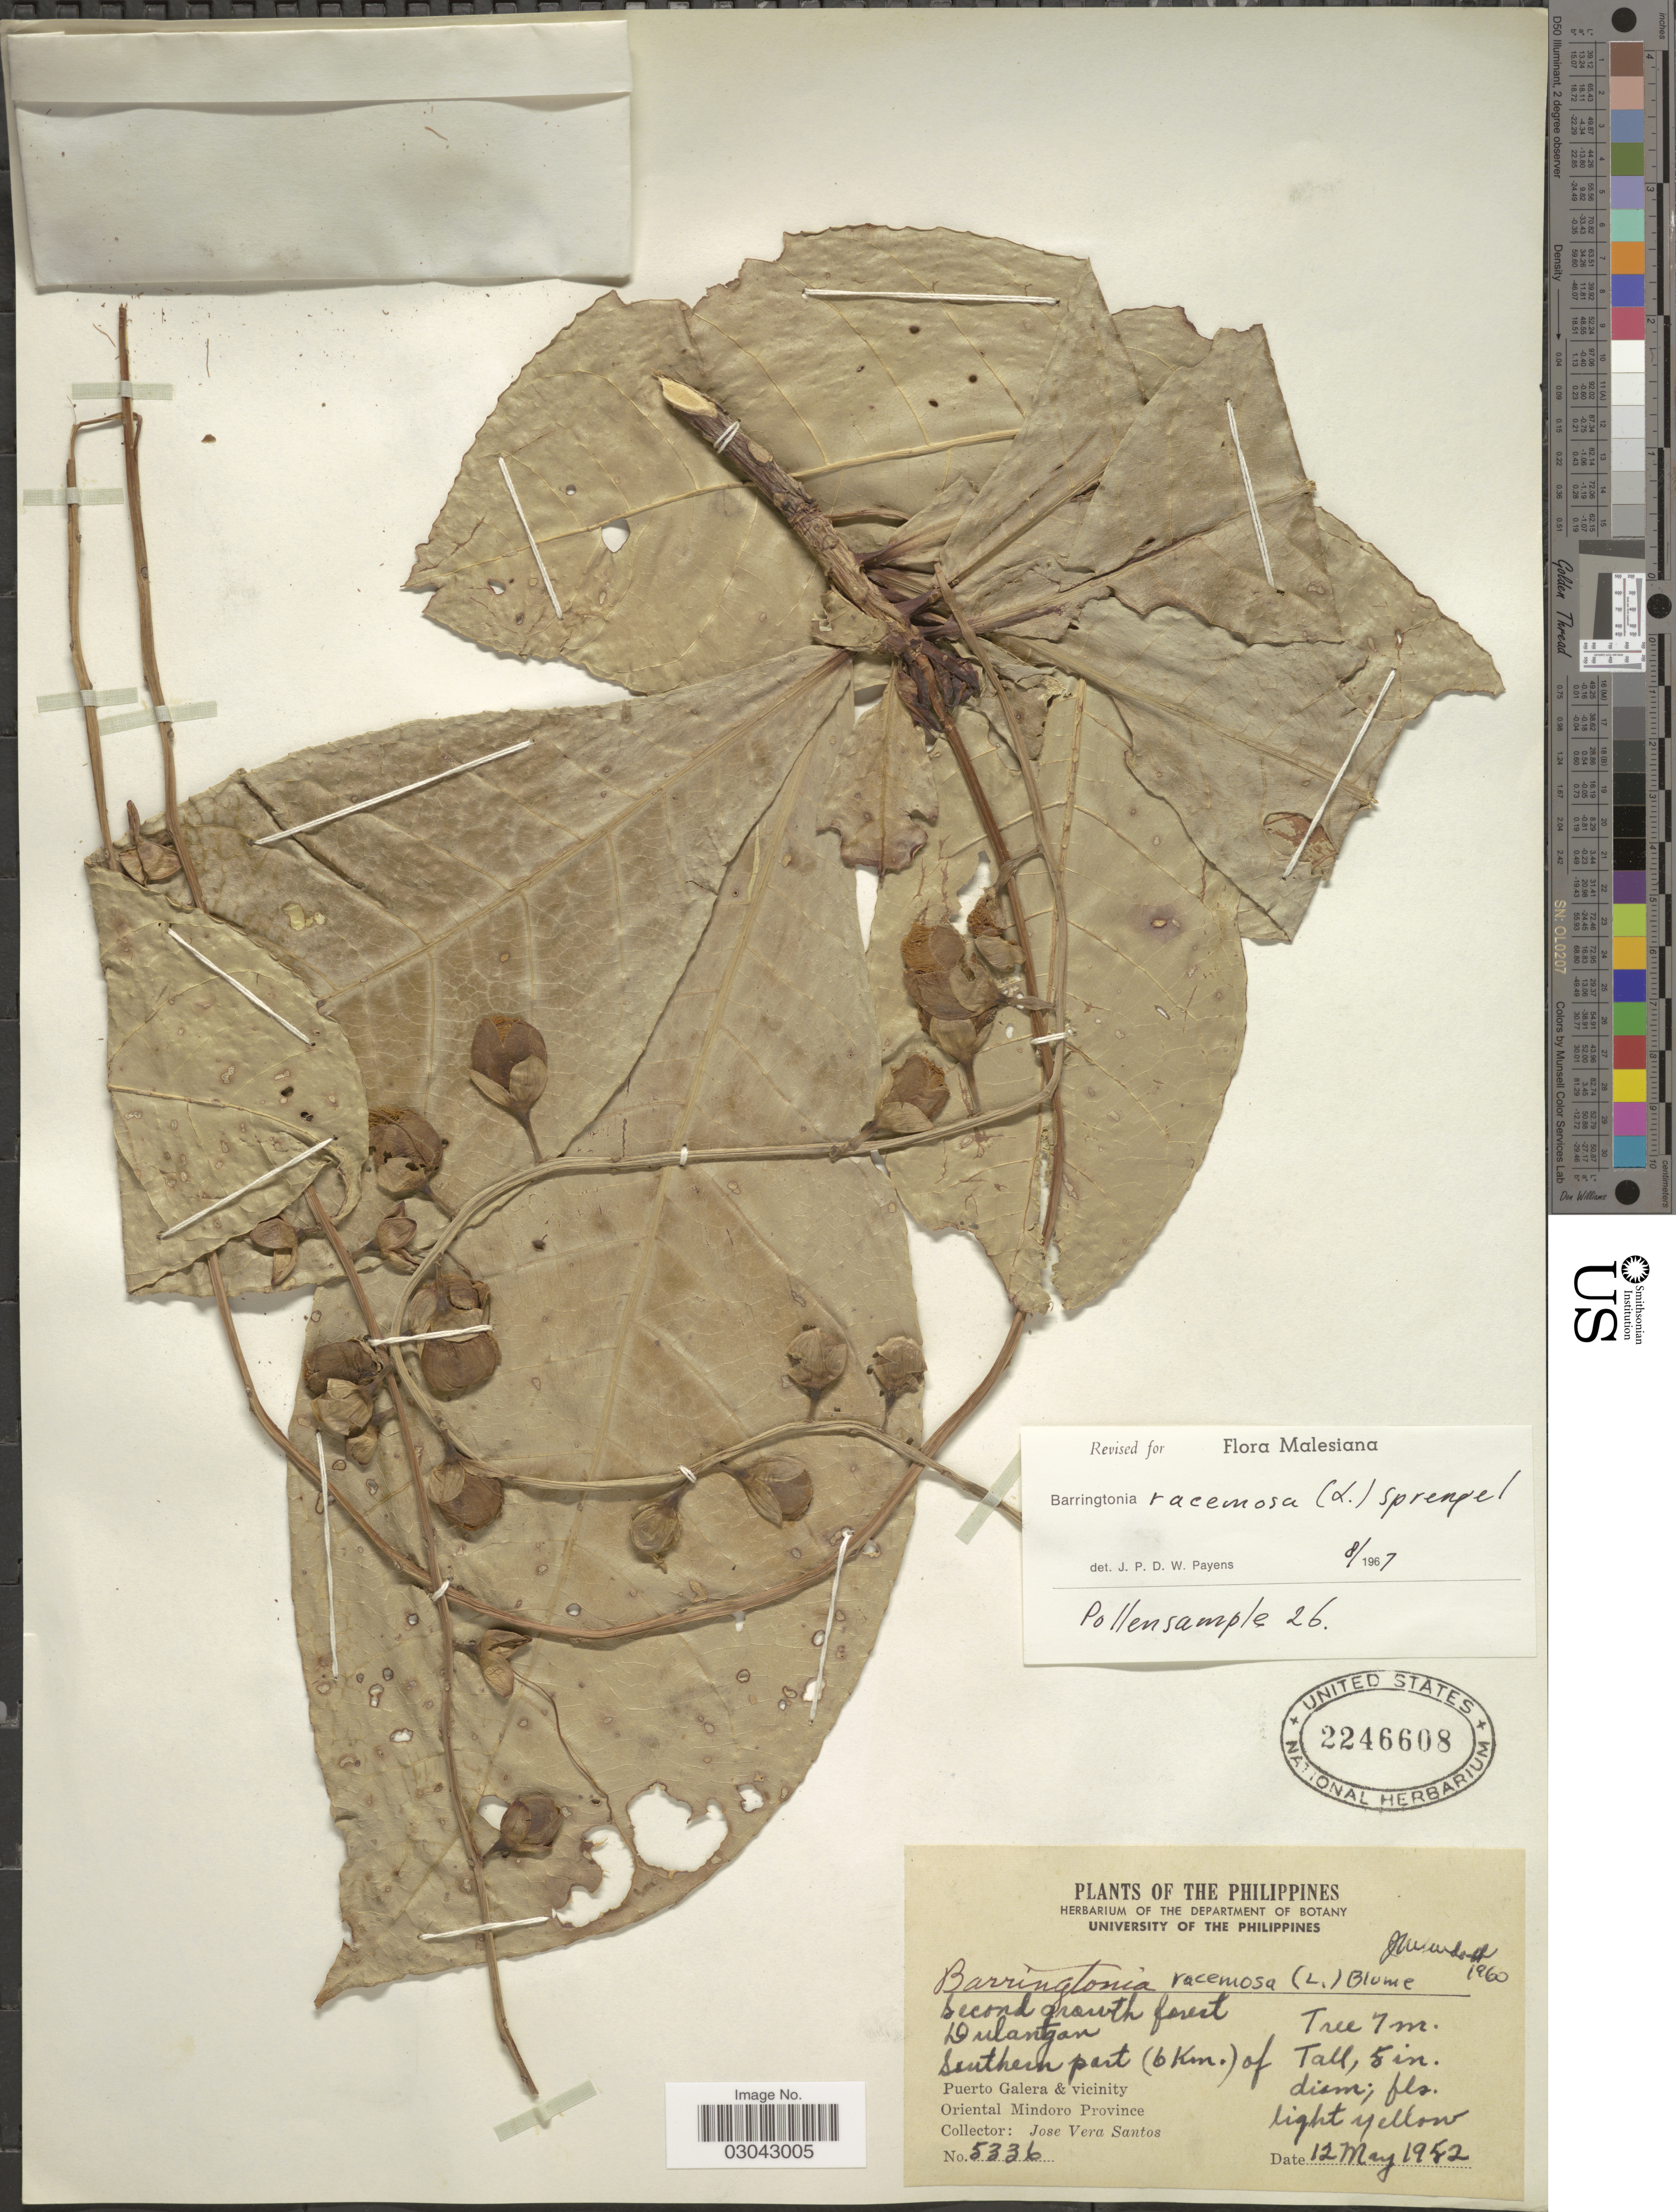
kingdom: Plantae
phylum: Tracheophyta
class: Magnoliopsida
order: Ericales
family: Lecythidaceae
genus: Barringtonia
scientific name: Barringtonia racemosa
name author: (L.) Spreng.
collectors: J. V. Santos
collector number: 5336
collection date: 1952-05-12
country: Philippines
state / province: Mimaropa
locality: Dulangtan, Southern part (6 Km.) of Puerto Galera & vicinity, Oriental Mindoro Province.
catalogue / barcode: US 2246608